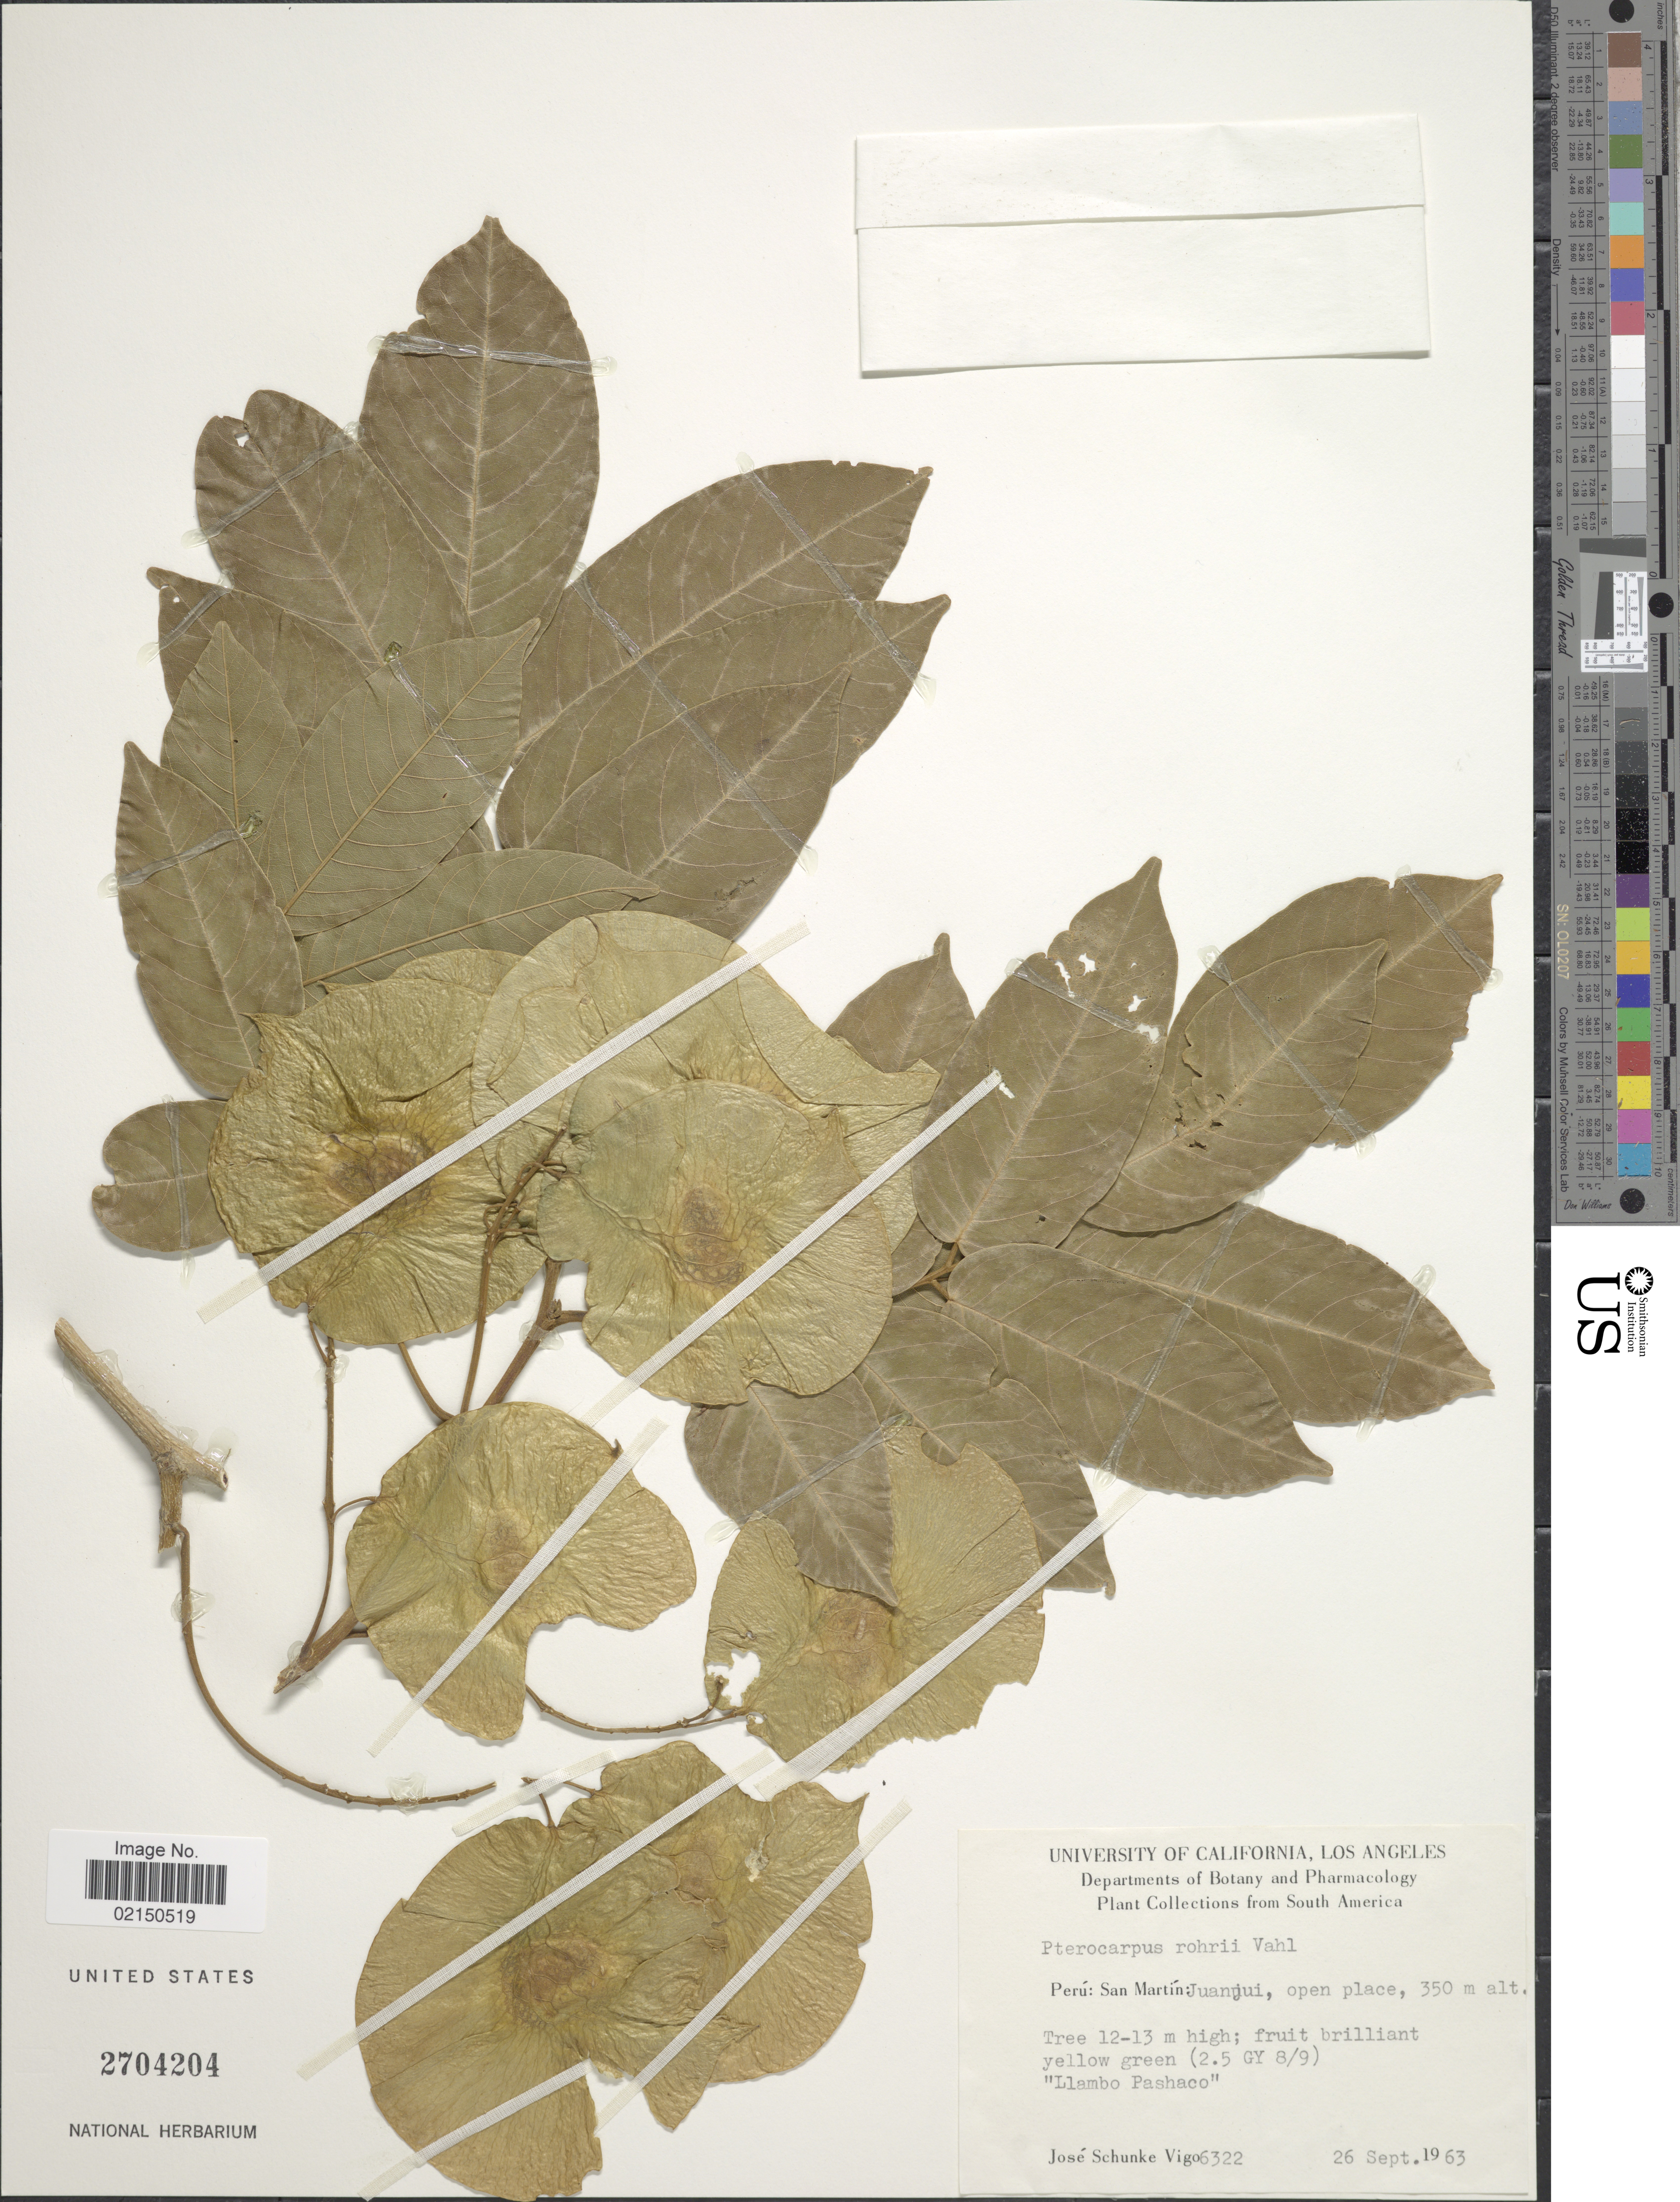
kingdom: Plantae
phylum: Tracheophyta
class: Magnoliopsida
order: Fabales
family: Fabaceae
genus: Pterocarpus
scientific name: Pterocarpus rohrii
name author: Vahl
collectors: J. Schunke Vigo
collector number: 6322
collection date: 1963-09-26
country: Peru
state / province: San Martín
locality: Juanjui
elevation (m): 350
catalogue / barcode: US 2704204